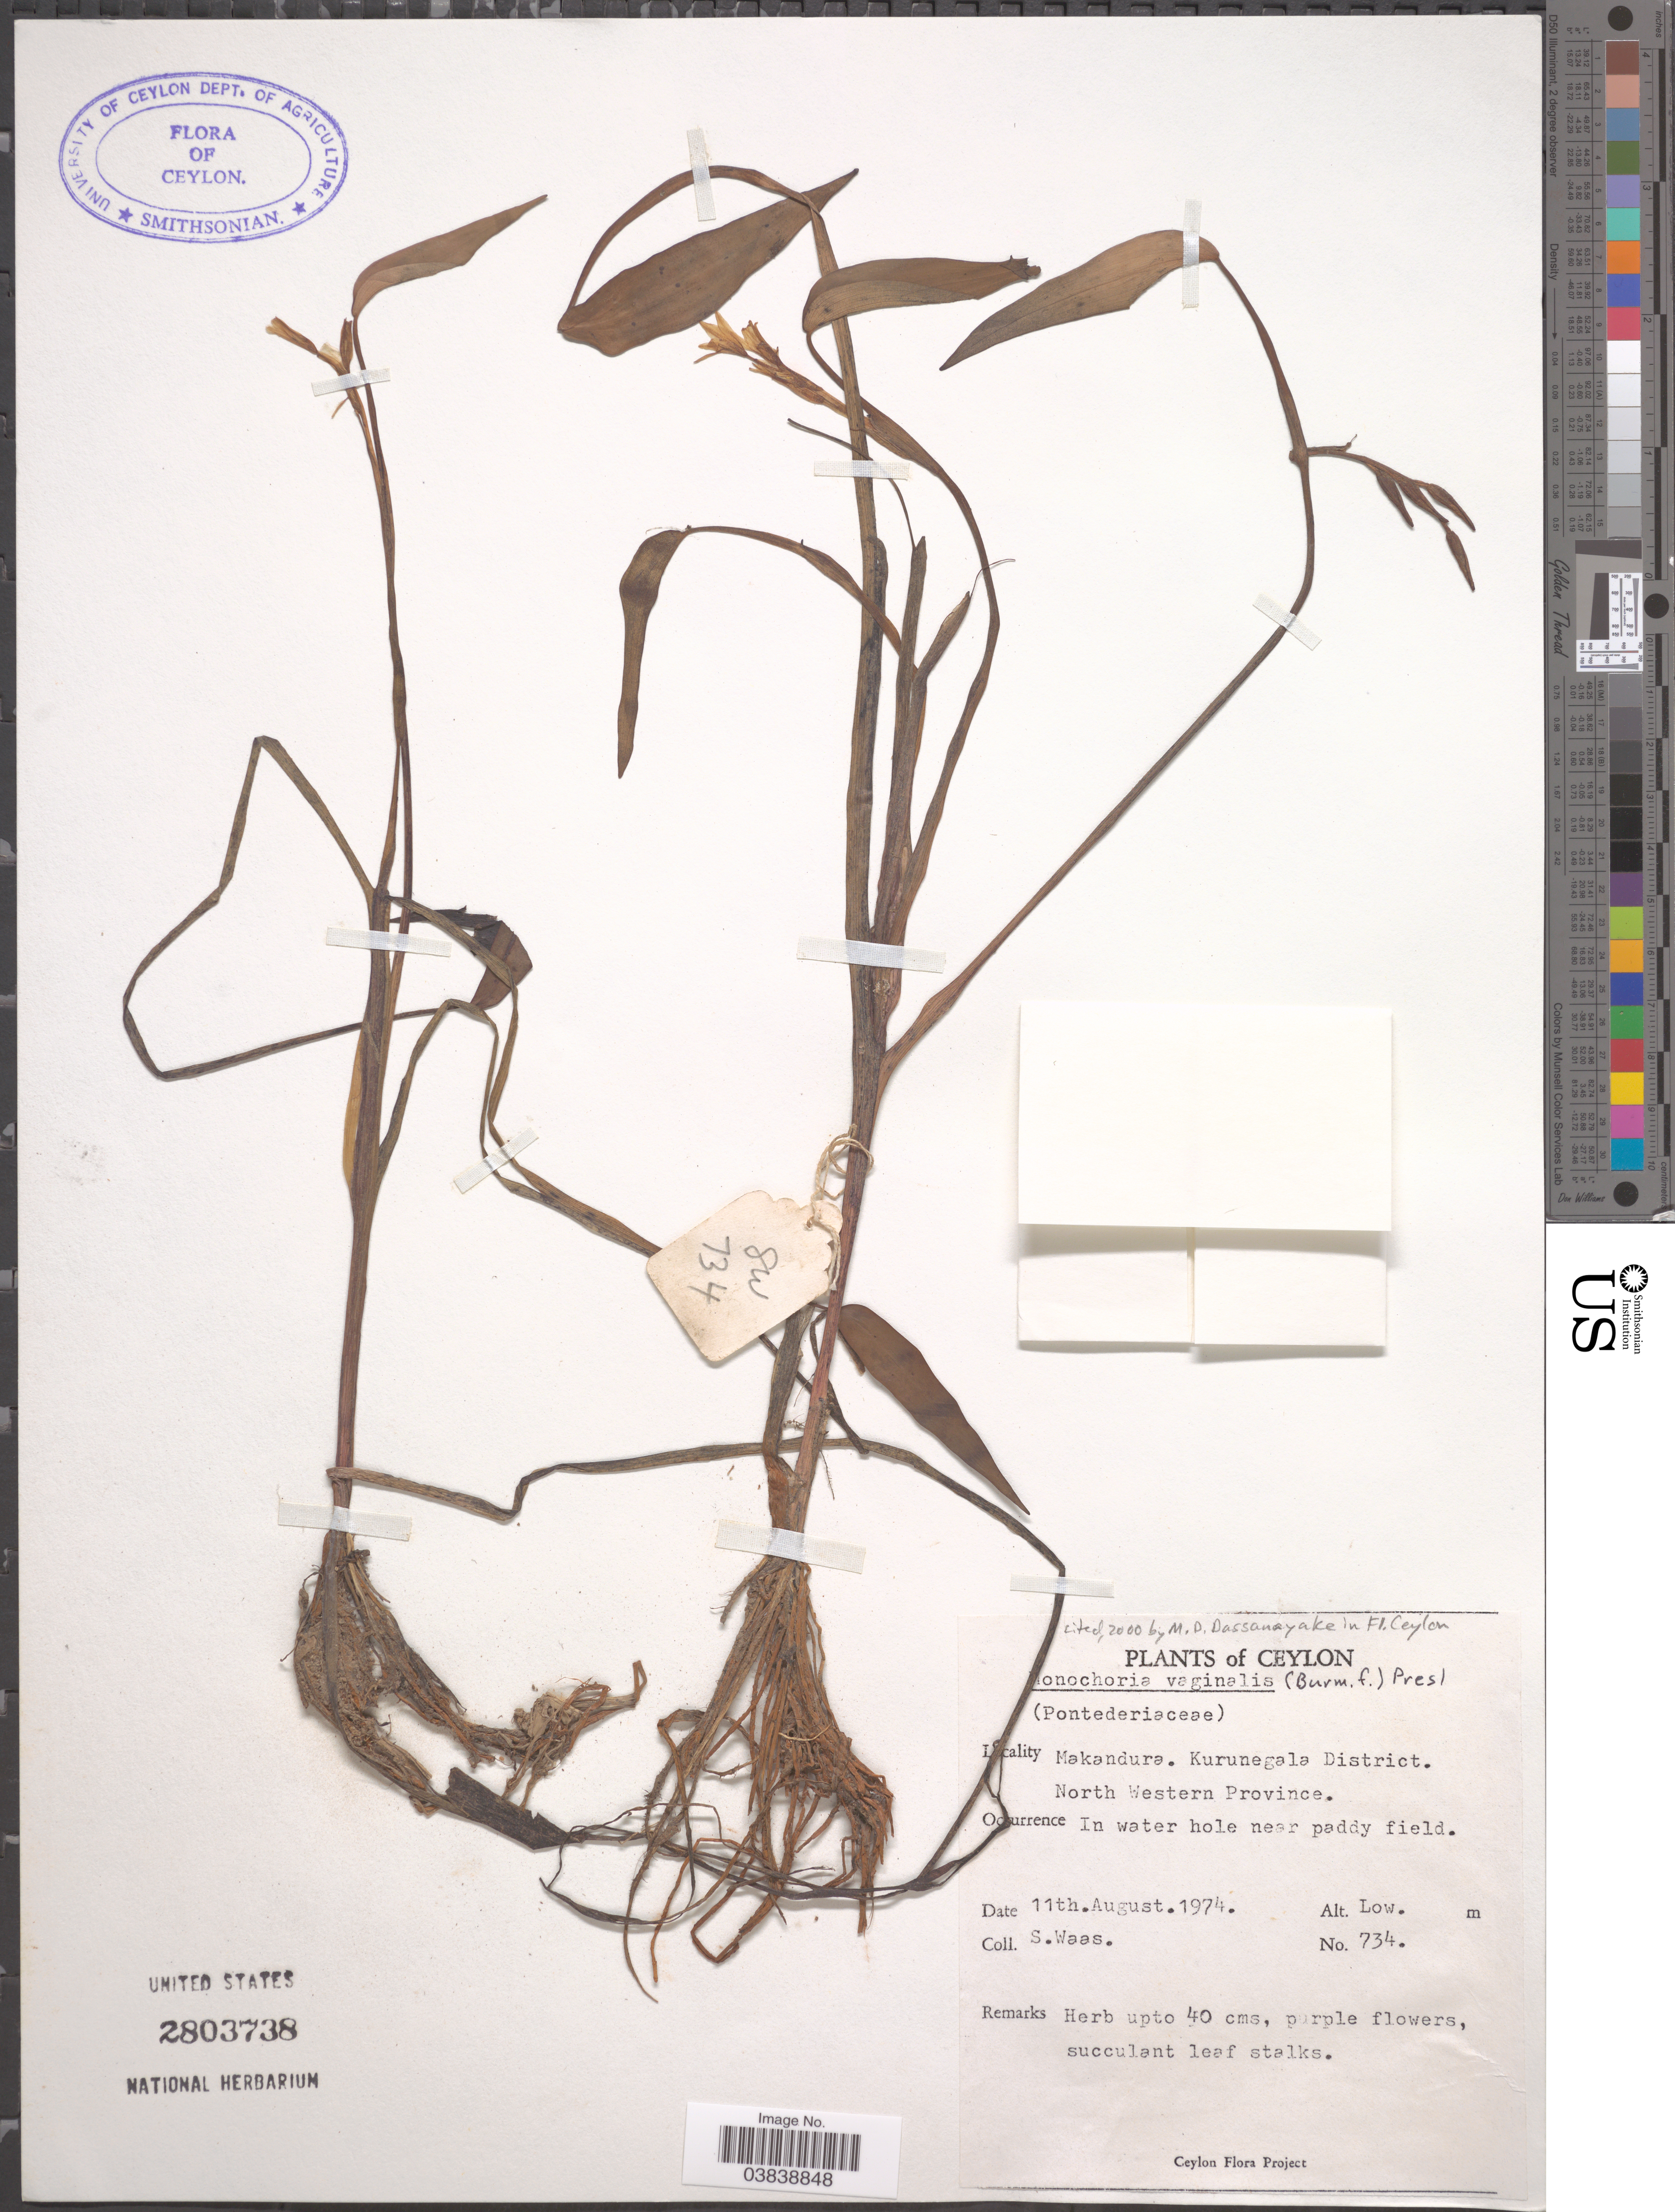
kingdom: Plantae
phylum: Tracheophyta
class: Liliopsida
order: Commelinales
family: Pontederiaceae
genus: Monochoria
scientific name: Monochoria vaginalis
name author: (Burm. f.) C. Presl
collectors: S. Waas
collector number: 734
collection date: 1974-08-11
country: Sri Lanka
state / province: North Western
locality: Ceylon. Makandura. Kurunegala District. North Western Province.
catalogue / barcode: US 2803738